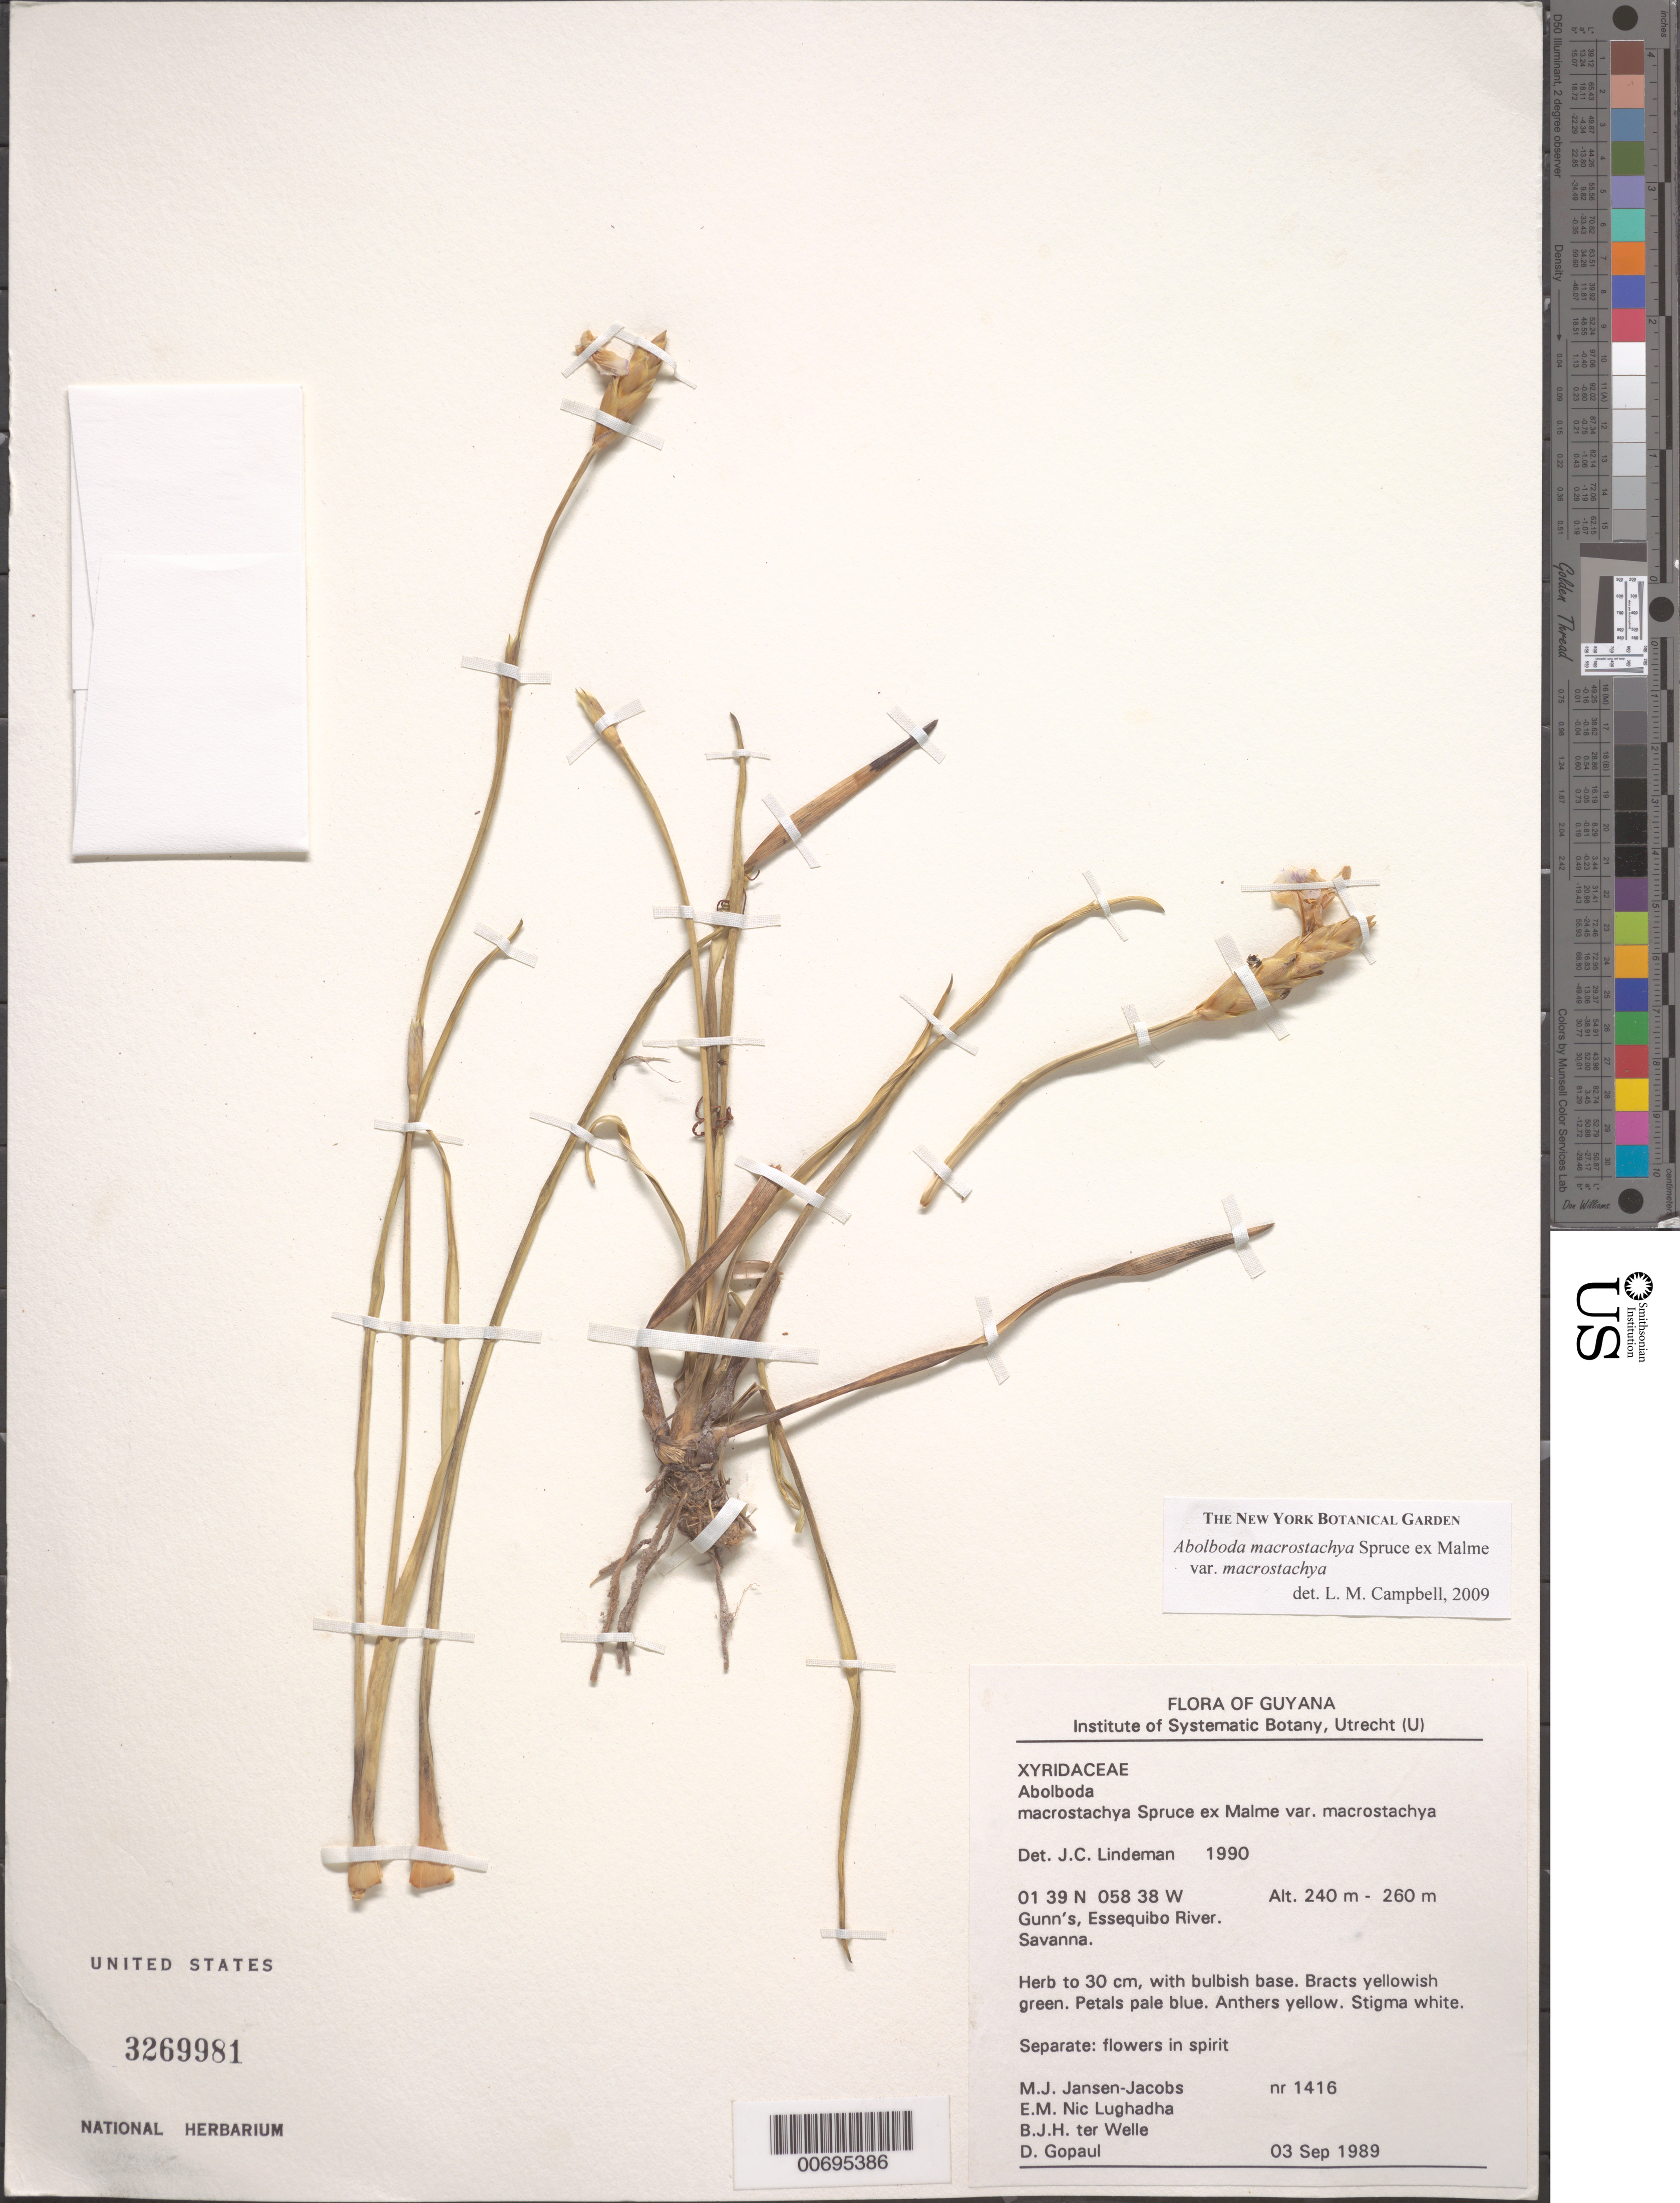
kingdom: Plantae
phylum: Tracheophyta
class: Liliopsida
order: Poales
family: Xyridaceae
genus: Abolboda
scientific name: Abolboda macrostachya var. macrostachya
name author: Spruce ex Malme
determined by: Lindeman, J. C.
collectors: M. J. Jansen-Jacobs, E. Nic Lughadha, B. Welle & D. Gopaul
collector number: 1416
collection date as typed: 3-Sep-89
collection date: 1989-09-03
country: Guyana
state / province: U. Takutu-U. Essequibo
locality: Gunn's, Essequibo River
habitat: Savanna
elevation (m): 240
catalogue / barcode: US 3269981